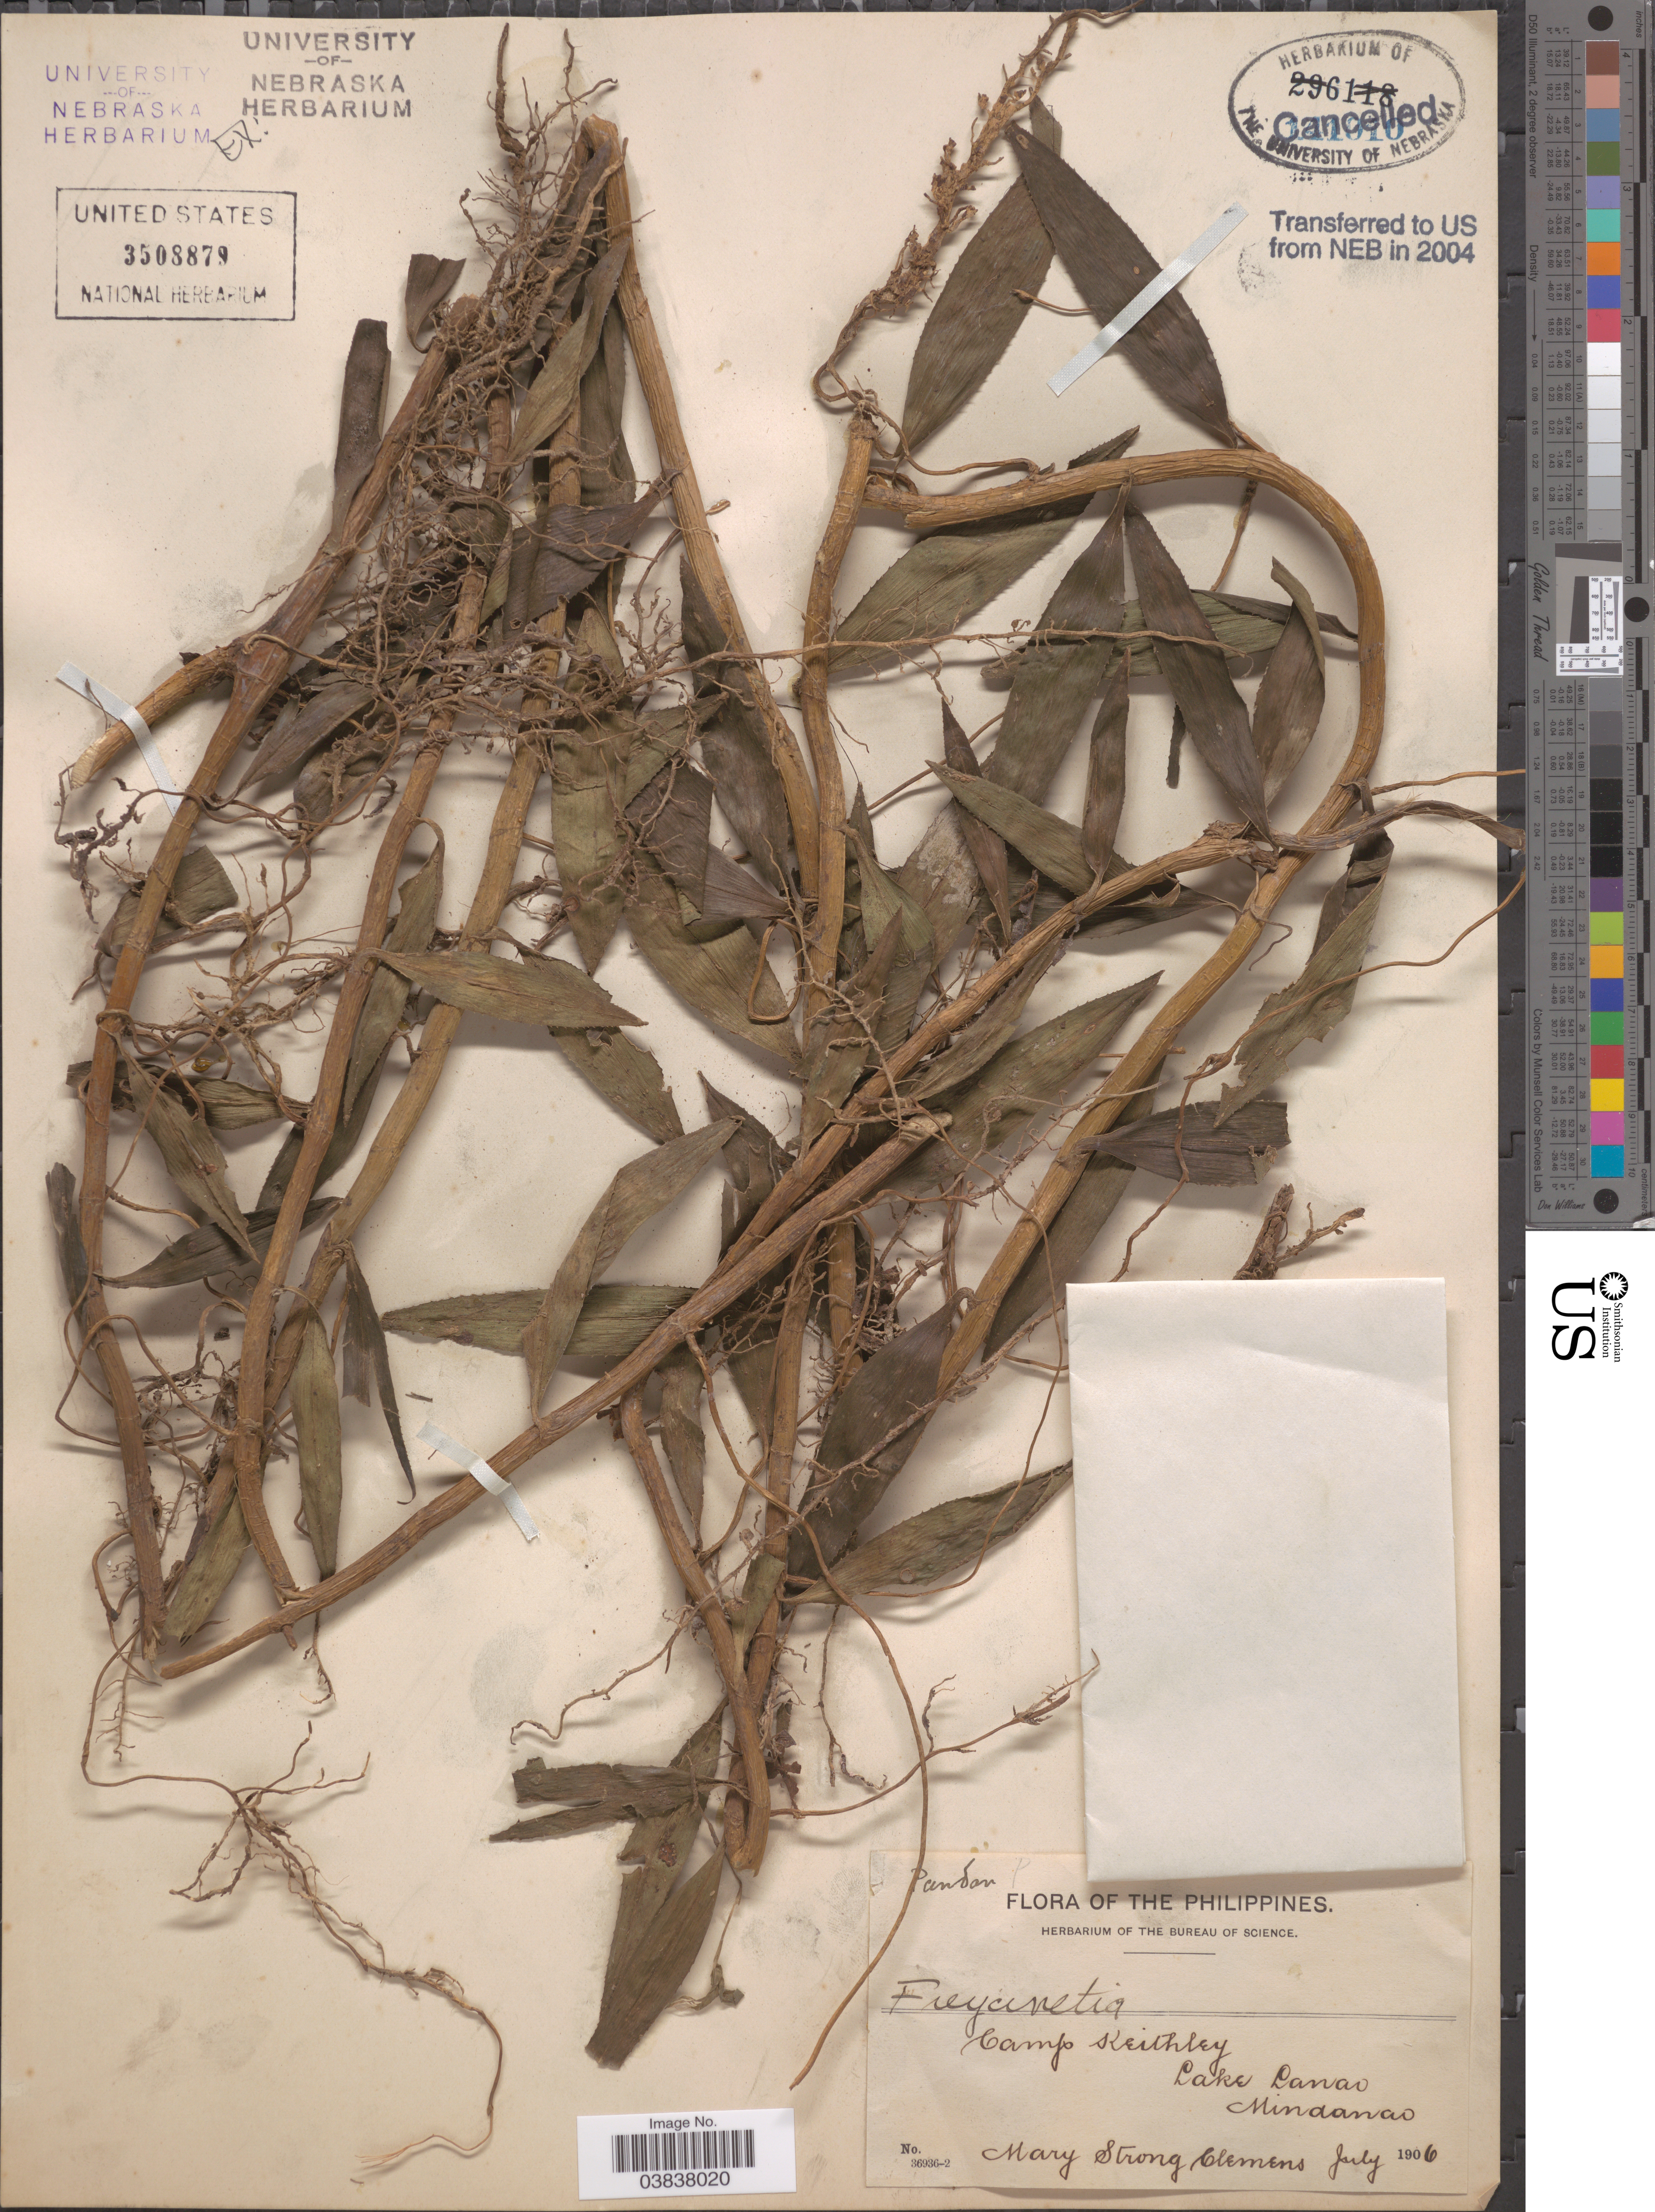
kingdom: Plantae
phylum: Tracheophyta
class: Liliopsida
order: Pandanales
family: Pandanaceae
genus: Freycinetia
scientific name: Freycinetia sp.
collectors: M. S. Clemens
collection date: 1906-07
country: Philippines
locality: Camp Keithley. Lake Lanao. Mindanao.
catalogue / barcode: US 3508879